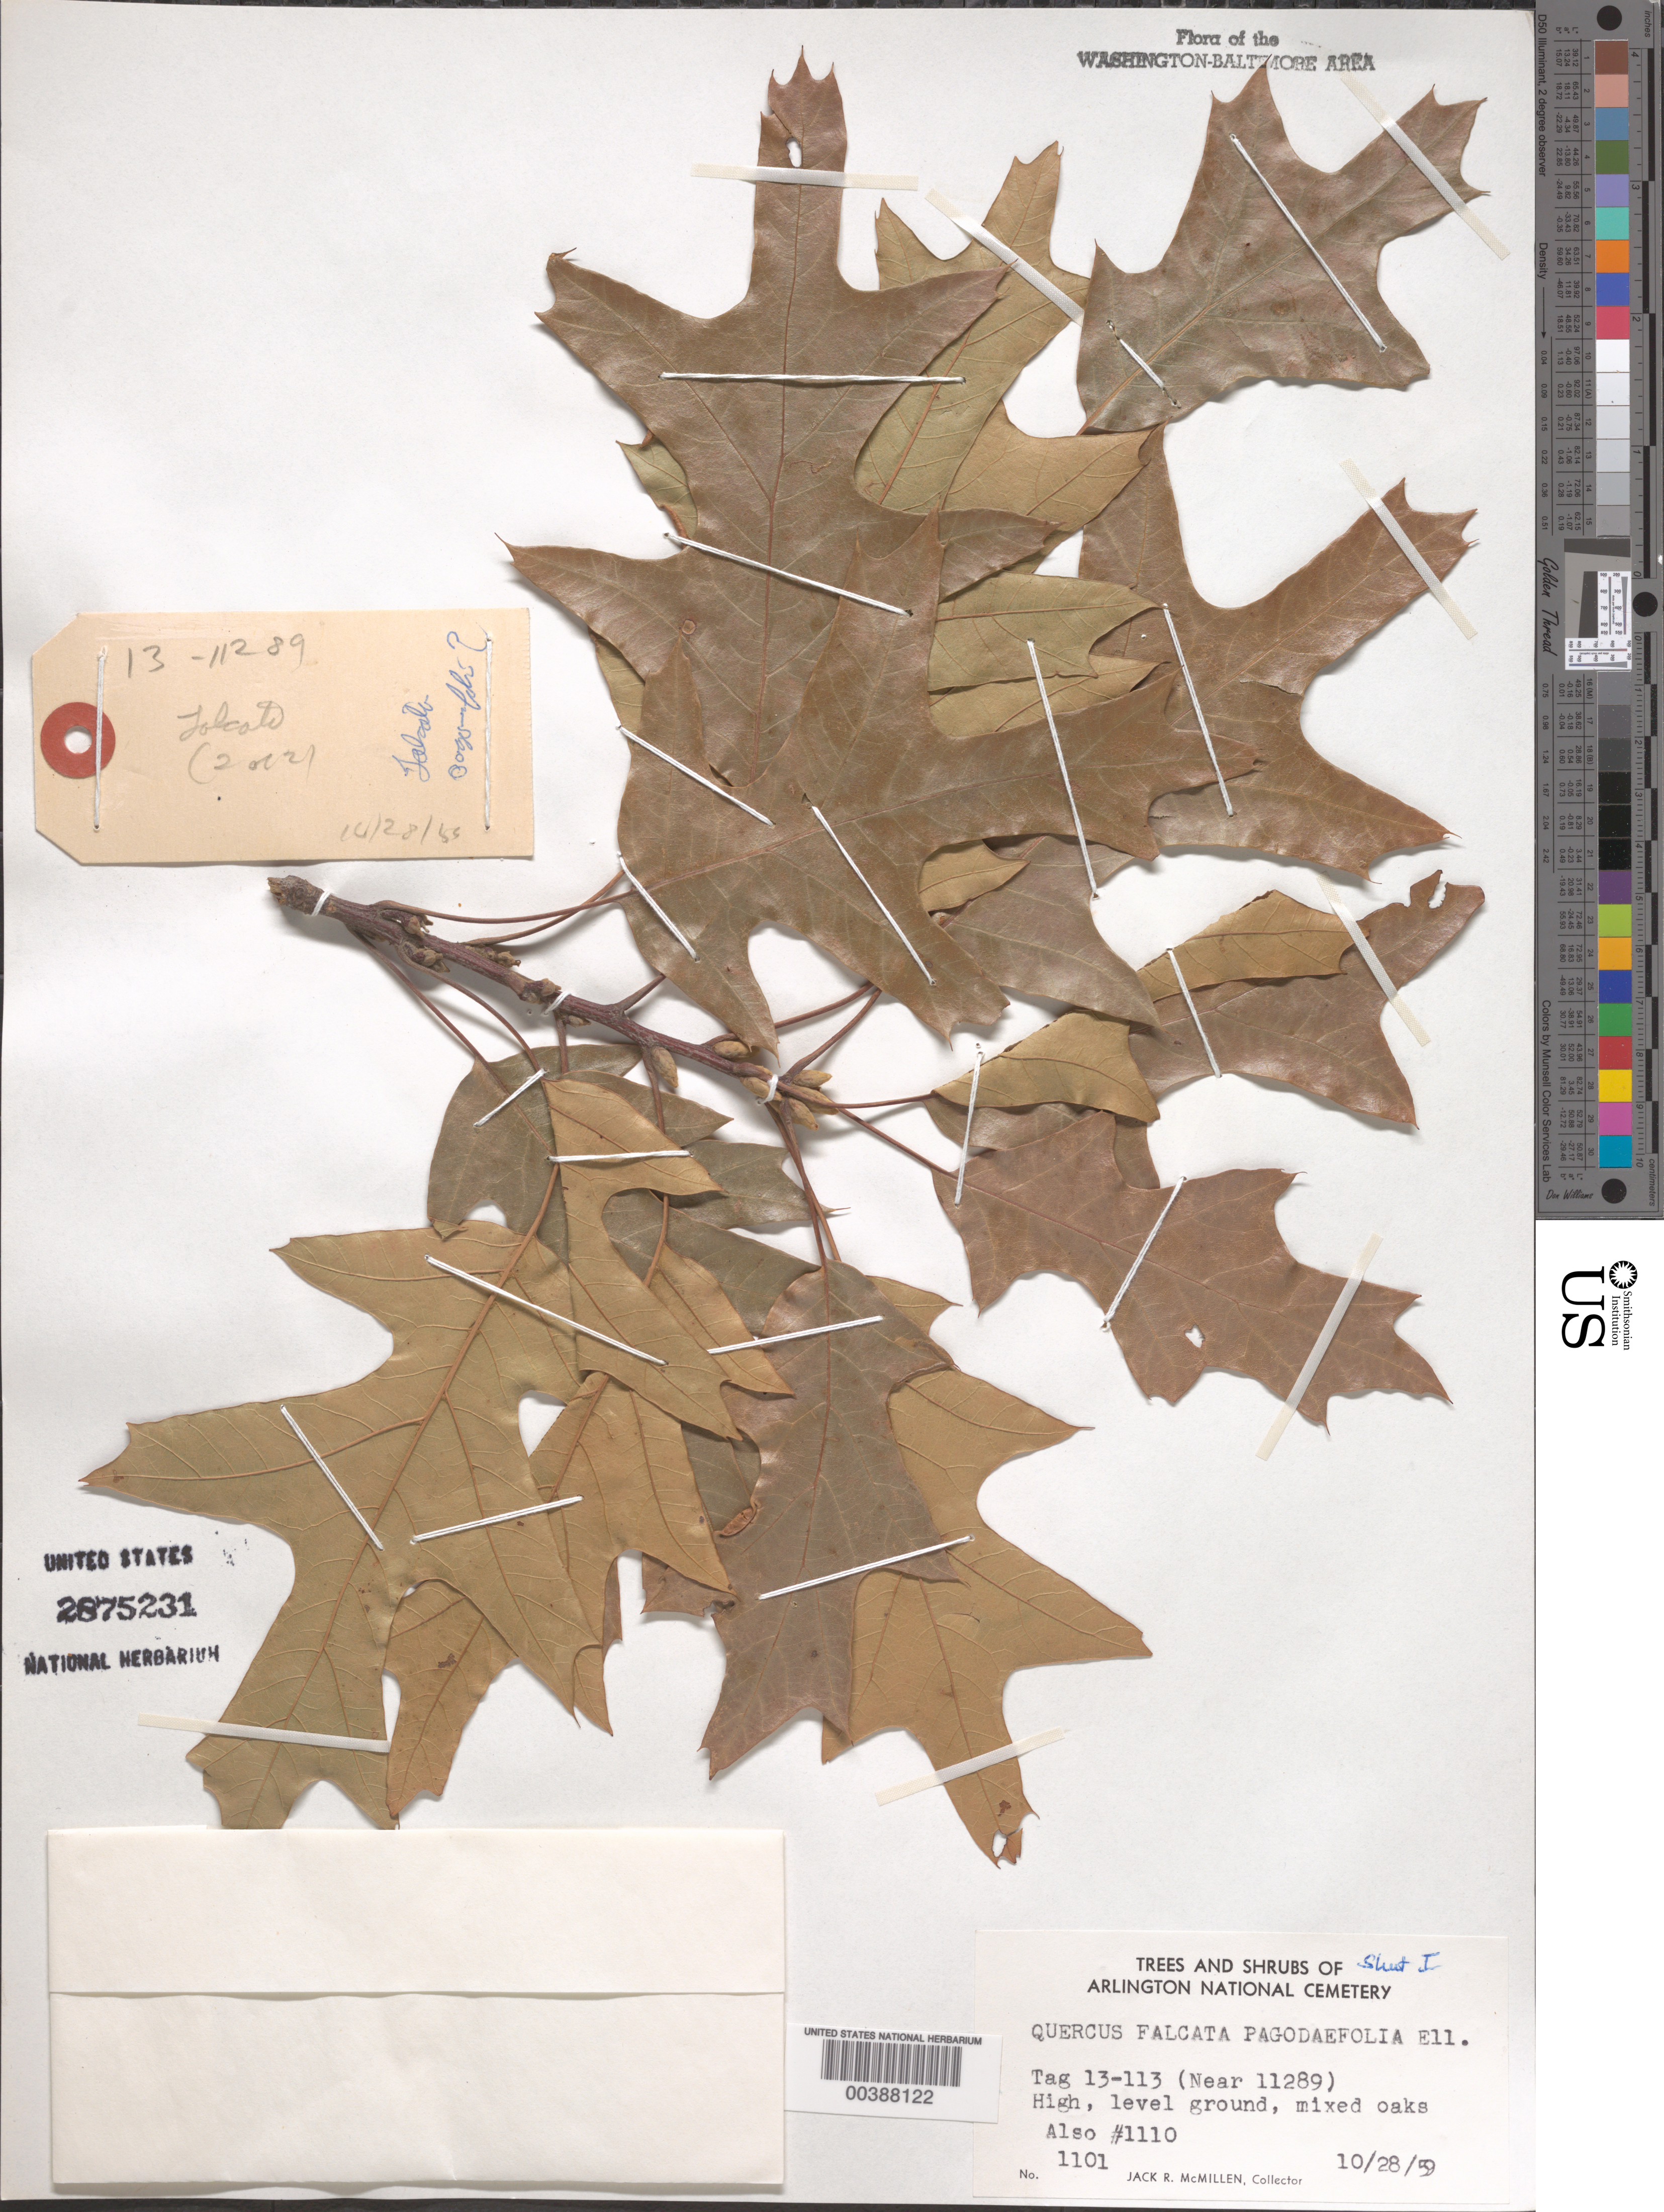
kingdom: Plantae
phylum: Tracheophyta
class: Magnoliopsida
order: Fagales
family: Fagaceae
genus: Quercus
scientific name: Quercus falcata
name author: Michx.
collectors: J. McMillen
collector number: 1101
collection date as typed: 28 Oct 1959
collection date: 1959-10-28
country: United States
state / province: Virginia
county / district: Arlington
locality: Arlington National Cemetery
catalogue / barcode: US 2875231